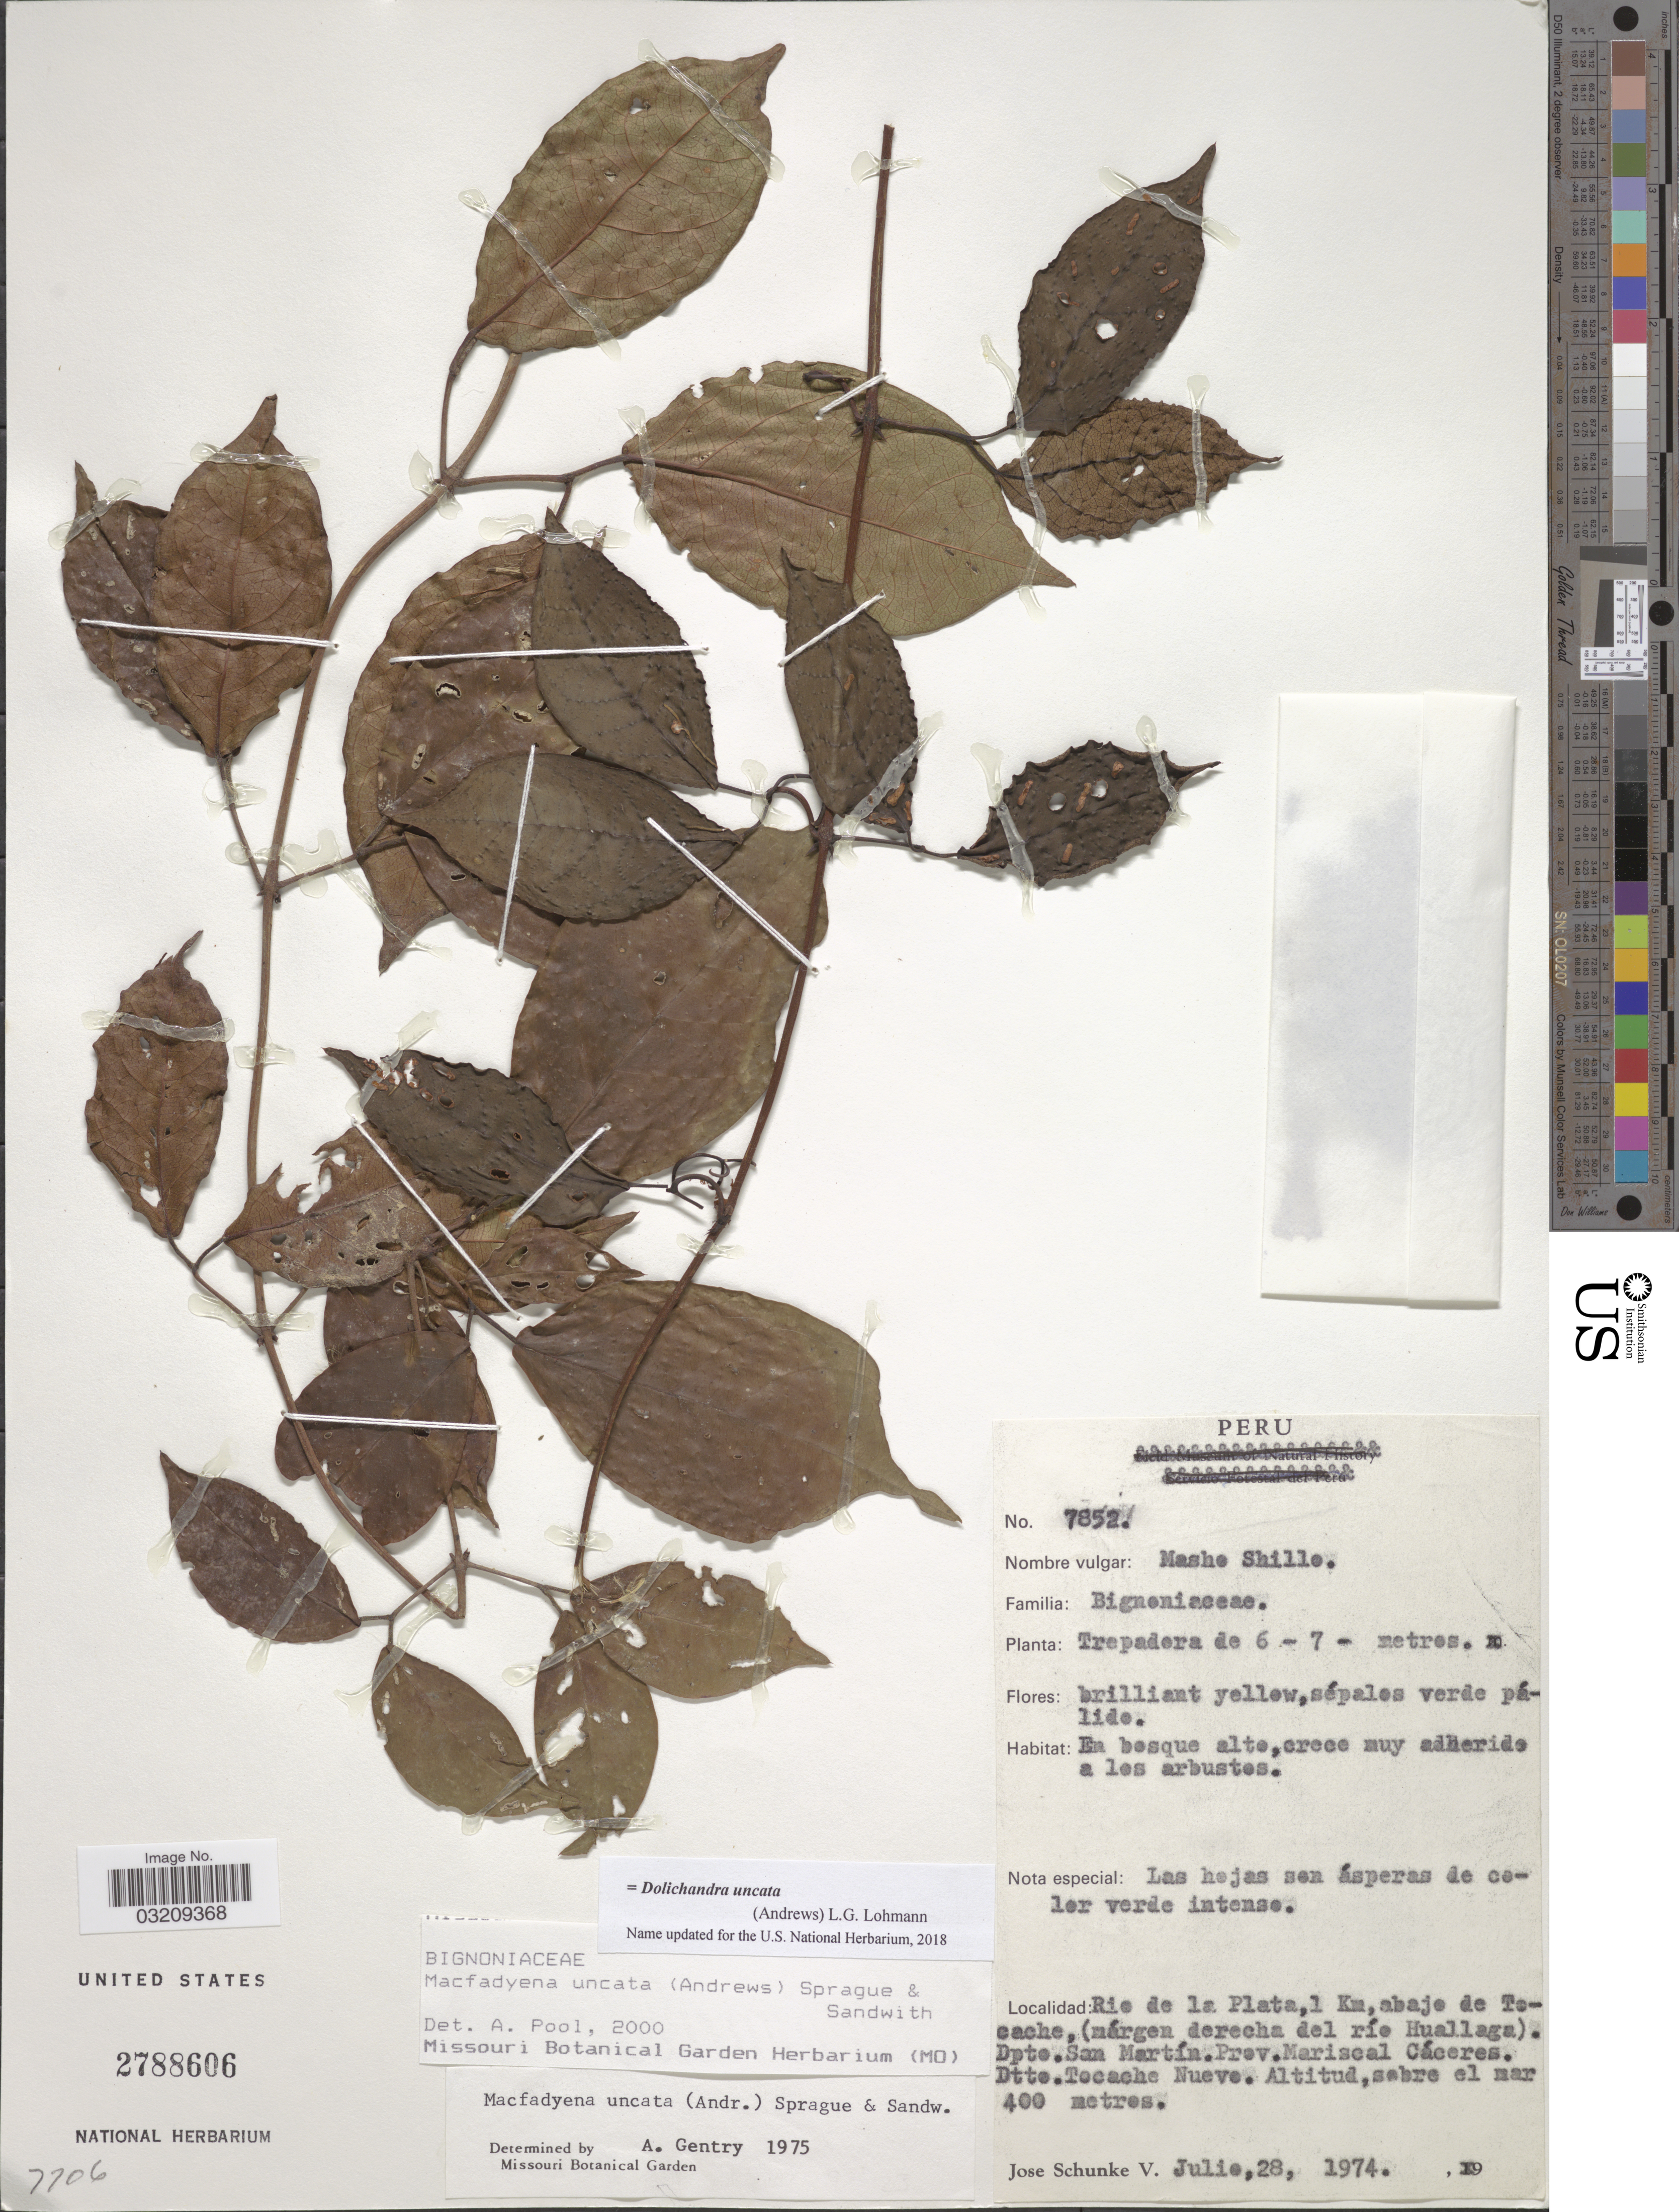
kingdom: Plantae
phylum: Tracheophyta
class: Magnoliopsida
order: Lamiales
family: Bignoniaceae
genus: Dolichandra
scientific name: Dolichandra uncata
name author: (Andrews) L.G. Lohmann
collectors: J. Schunke Vigo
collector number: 7852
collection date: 1974-07-28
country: Peru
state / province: San Martín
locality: Rio de la Plata, 1 Km, abajo de Tocache, (márgen derecha del río Huallaga). Dpto. San Martín. Prov. Mariscal Cáceres. Dtto. Tocache Nuevo.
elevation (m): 400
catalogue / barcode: US 2788606